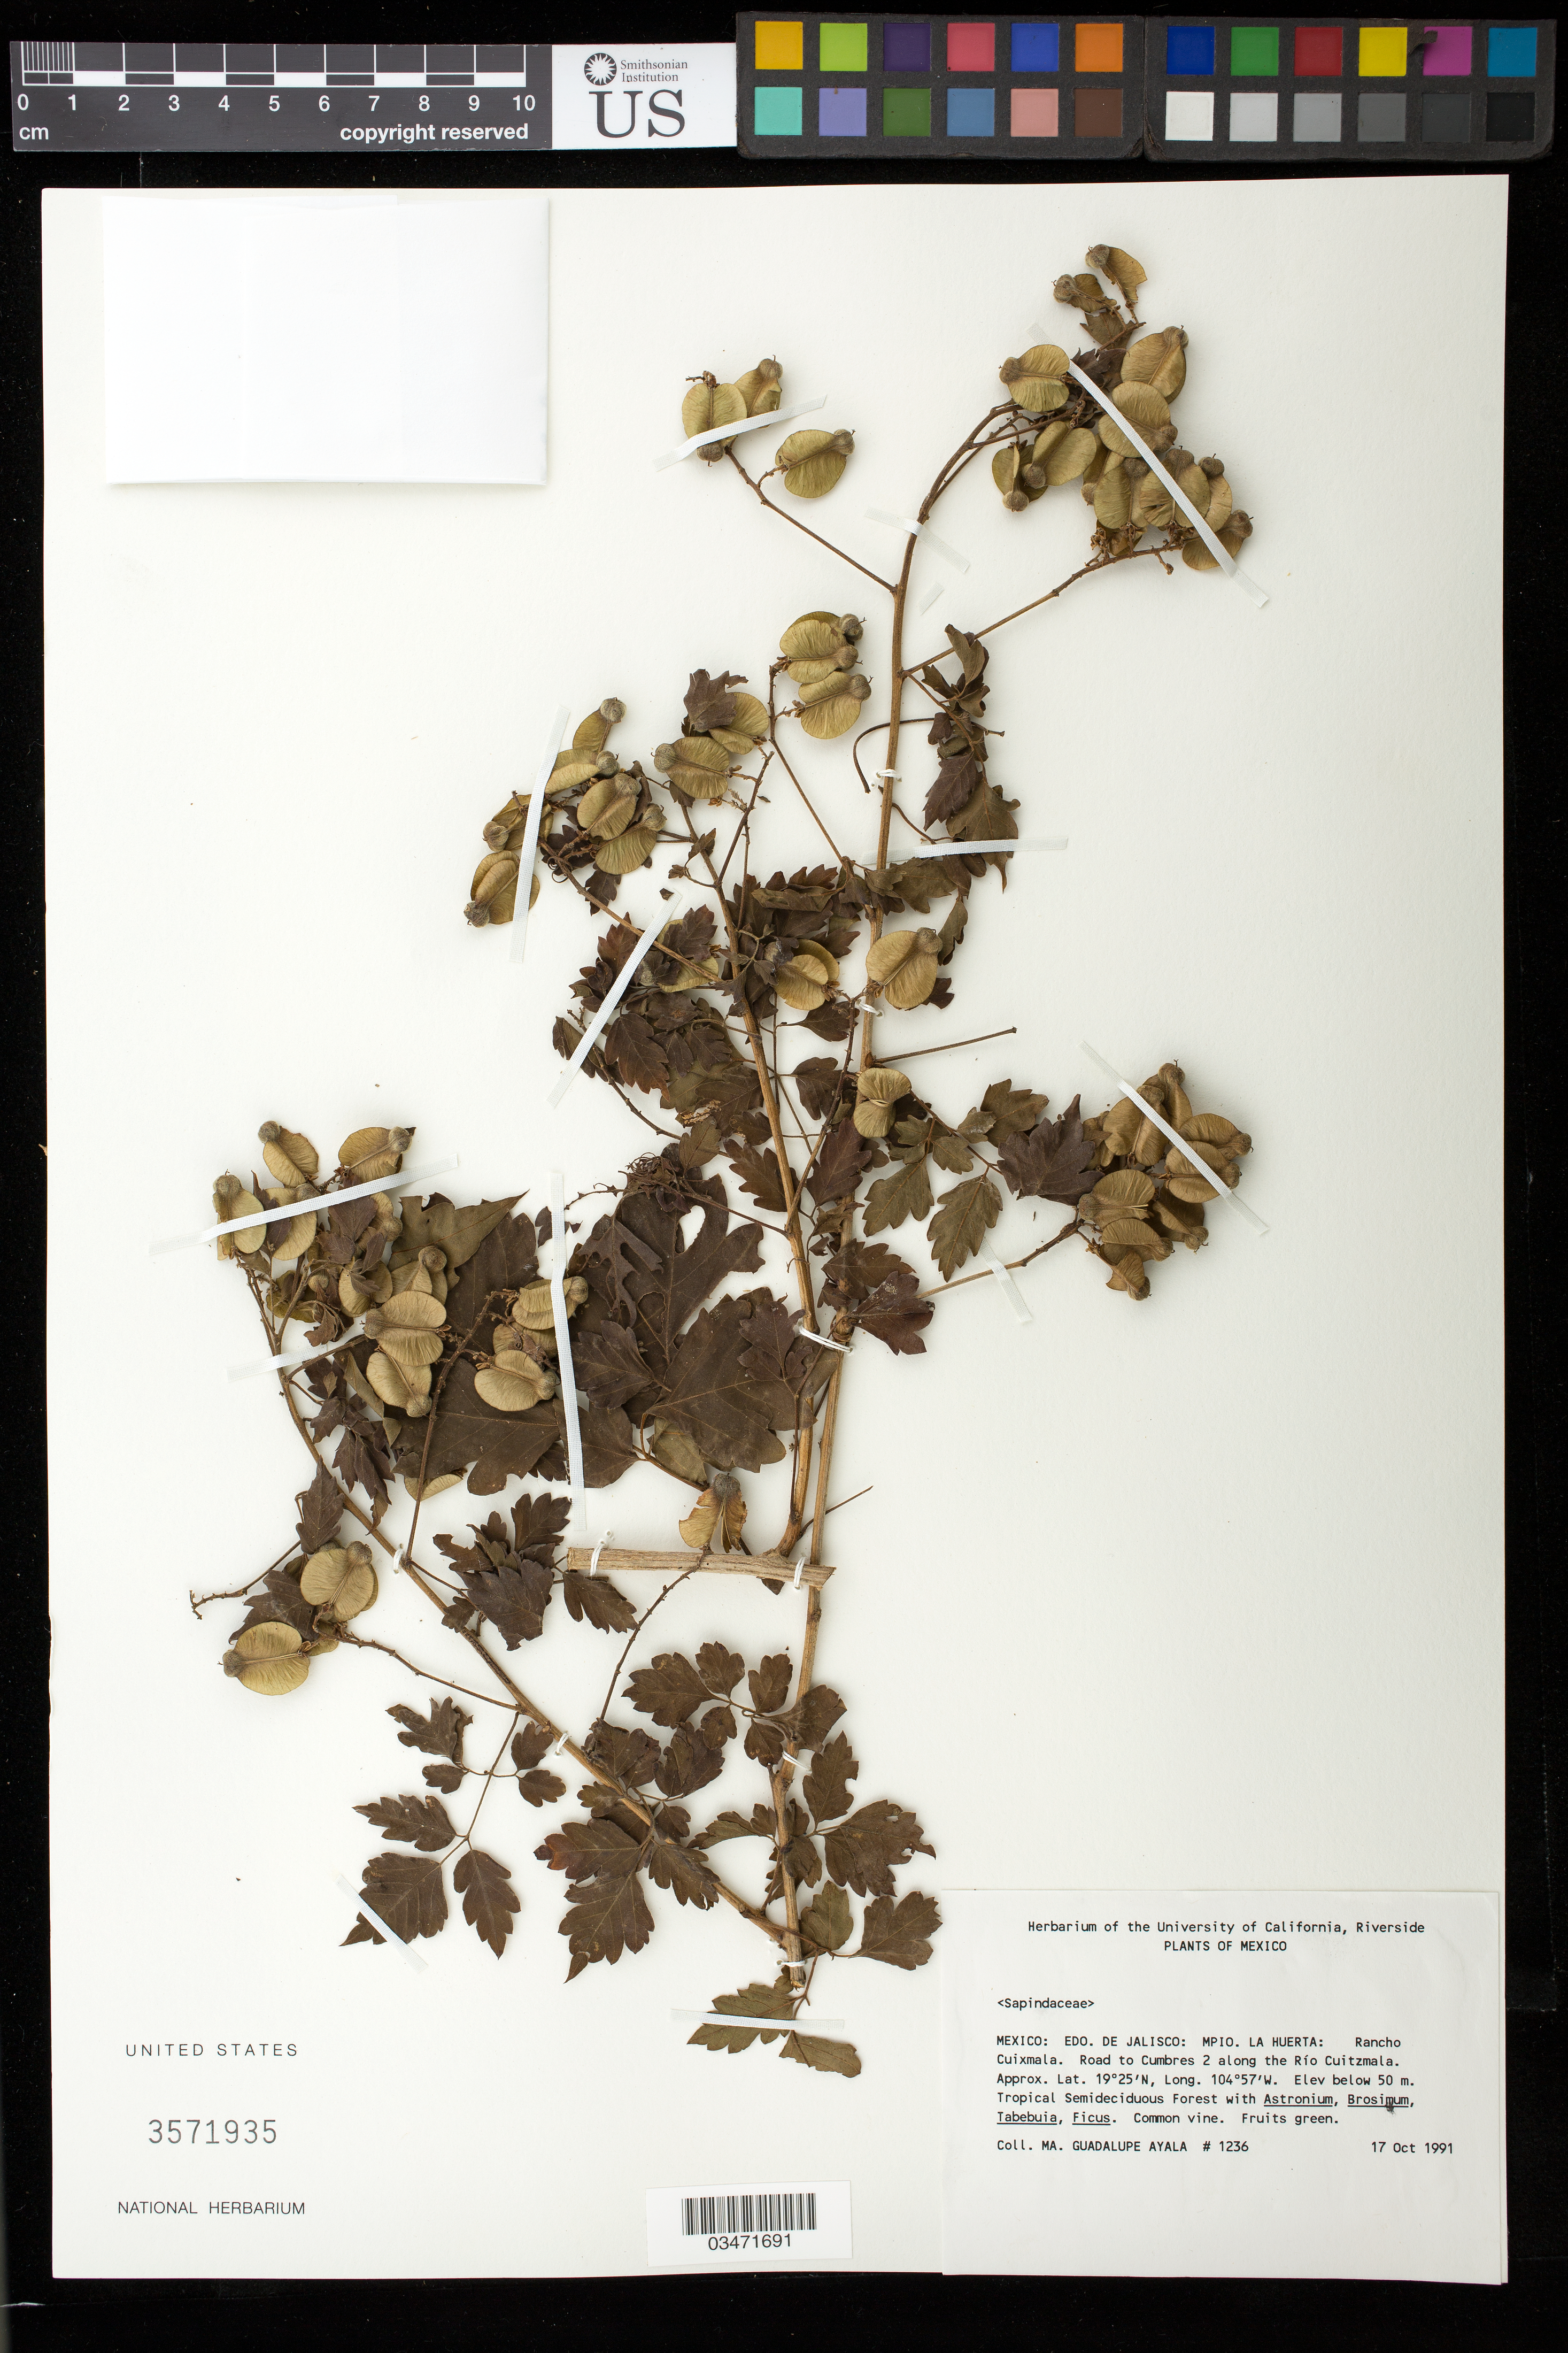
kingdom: Plantae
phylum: Tracheophyta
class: Magnoliopsida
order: Sapindales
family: Sapindaceae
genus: Serjania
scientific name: Serjania brachylopha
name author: Radlk.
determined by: Acevedo-Rodriguez, P., (US), Smithsonian Institution - National Museum of Natural History (UNITED STATES)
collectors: M. G. Ayala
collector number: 1236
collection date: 1991-10-17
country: Mexico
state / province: Jalisco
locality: Mpio. La Huerta. Rancho Cuixmala. Road to Cumbres 2 along the Río Cuitzmala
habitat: Tropical semideciduous forest with Astronium, Brosimum, Taabebuia, Ficus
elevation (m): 50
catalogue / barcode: US 3571935